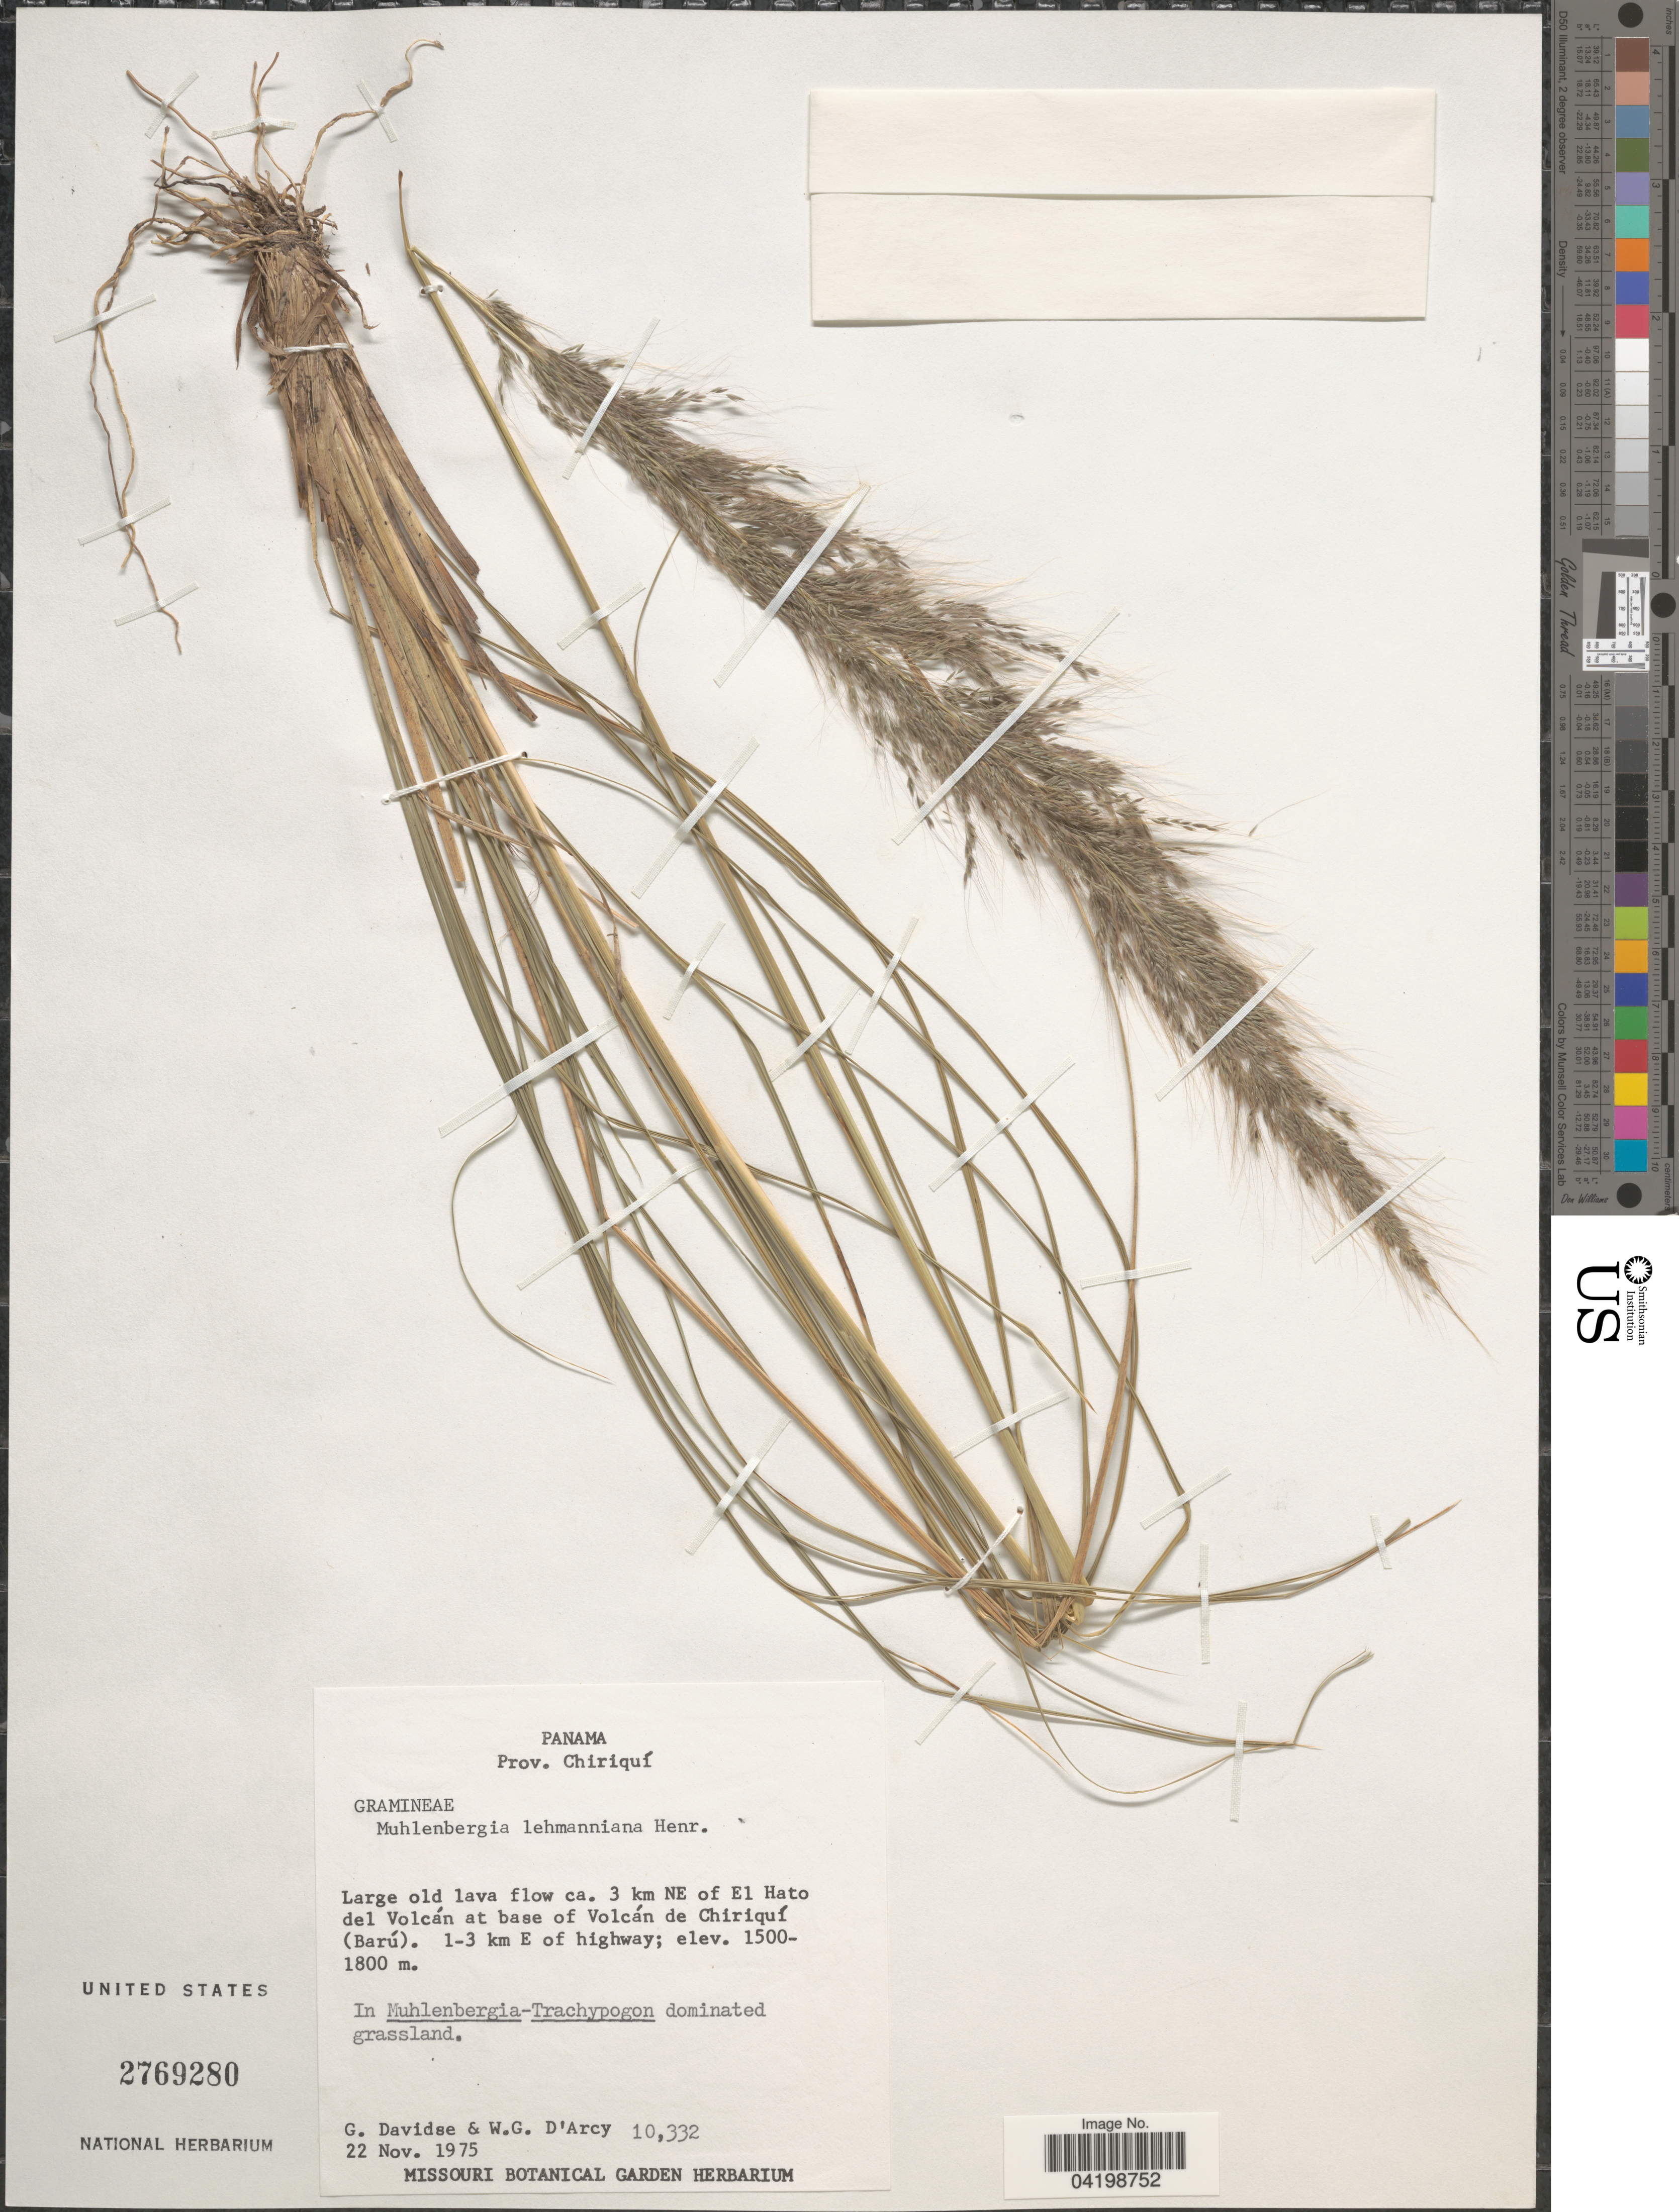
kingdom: Plantae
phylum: Tracheophyta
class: Liliopsida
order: Poales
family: Poaceae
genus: Muhlenbergia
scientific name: Muhlenbergia lehmanniana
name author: Henr.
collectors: G. Davidse & W. G. D'Arcy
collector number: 10332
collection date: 1975-11-22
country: Panama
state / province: Chiriqui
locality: Large old lava flow ca. 3 km NE of El Hato del Volcán at base of Volcán de Chiriquí (Barú).1-3 km E of highway.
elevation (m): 1500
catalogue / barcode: US 2769280